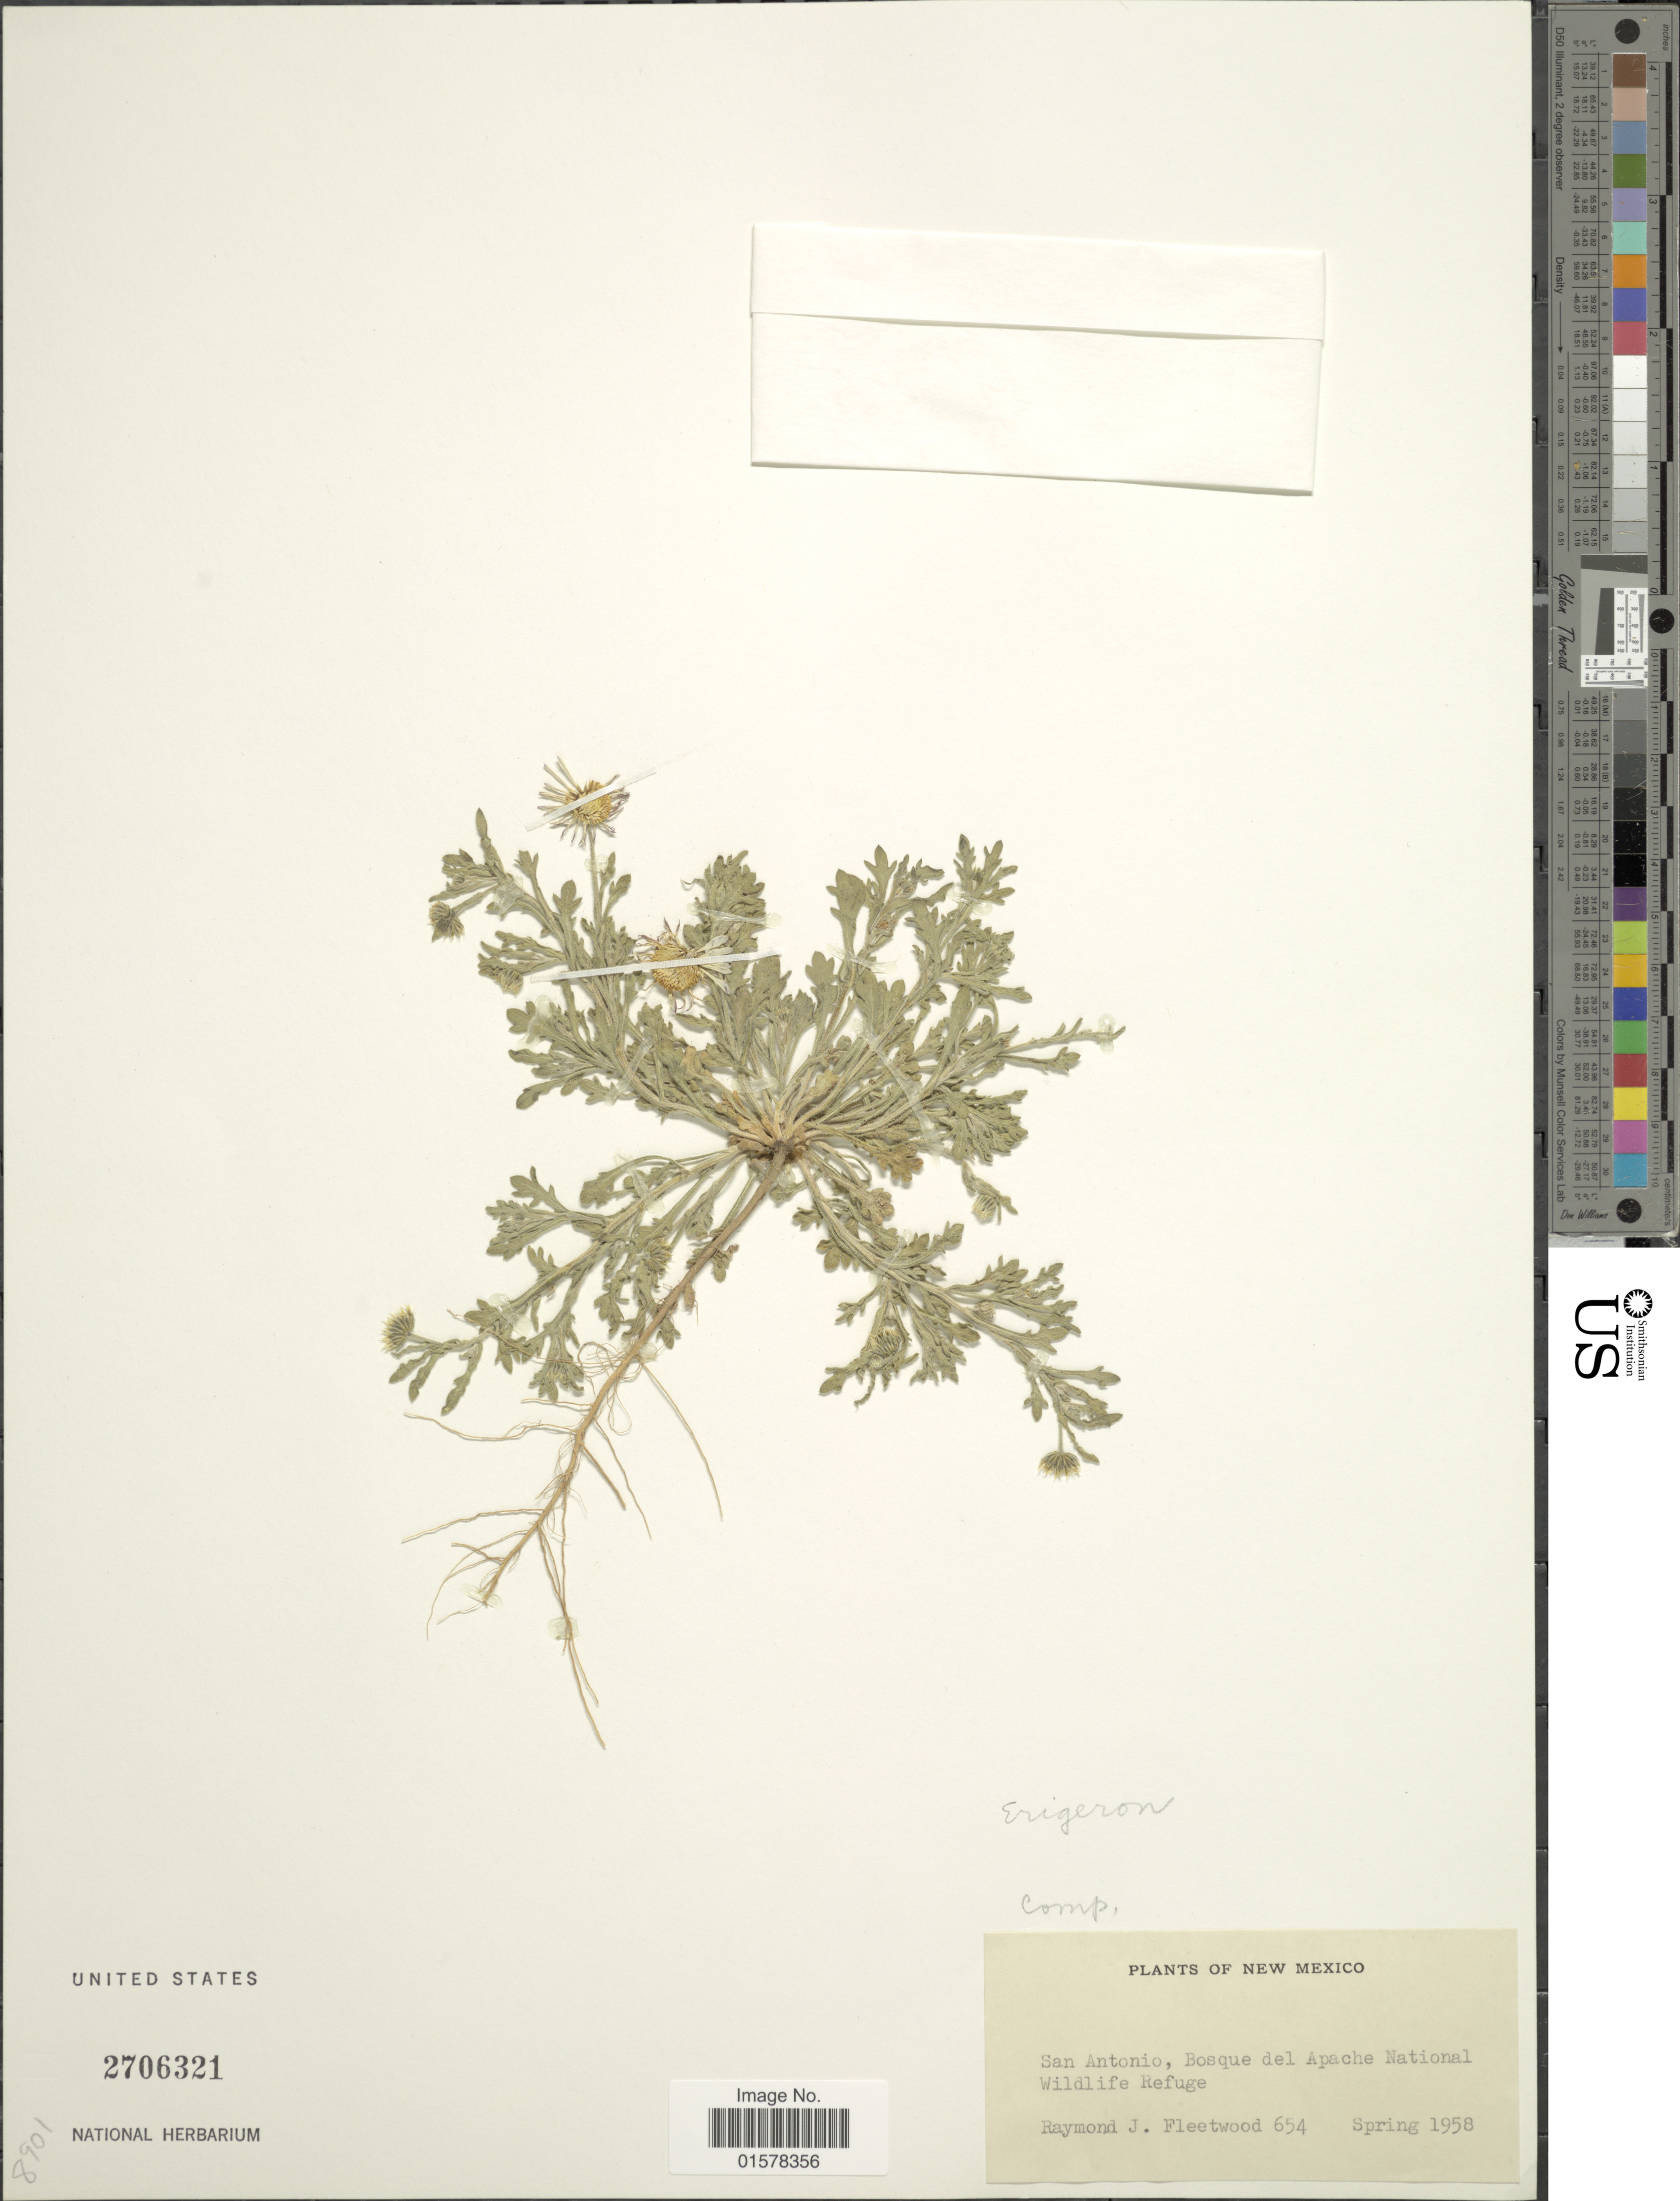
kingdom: Plantae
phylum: Tracheophyta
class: Magnoliopsida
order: Asterales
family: Asteraceae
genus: Aphanostephus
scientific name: Aphanostephus sp.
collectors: R. J. Fleetwood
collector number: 654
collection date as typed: Spring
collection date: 1958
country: United States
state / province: New Mexico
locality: New Mexico. San Antonio, Bosque del Apache National Wildlife Refuge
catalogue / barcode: US 2706321